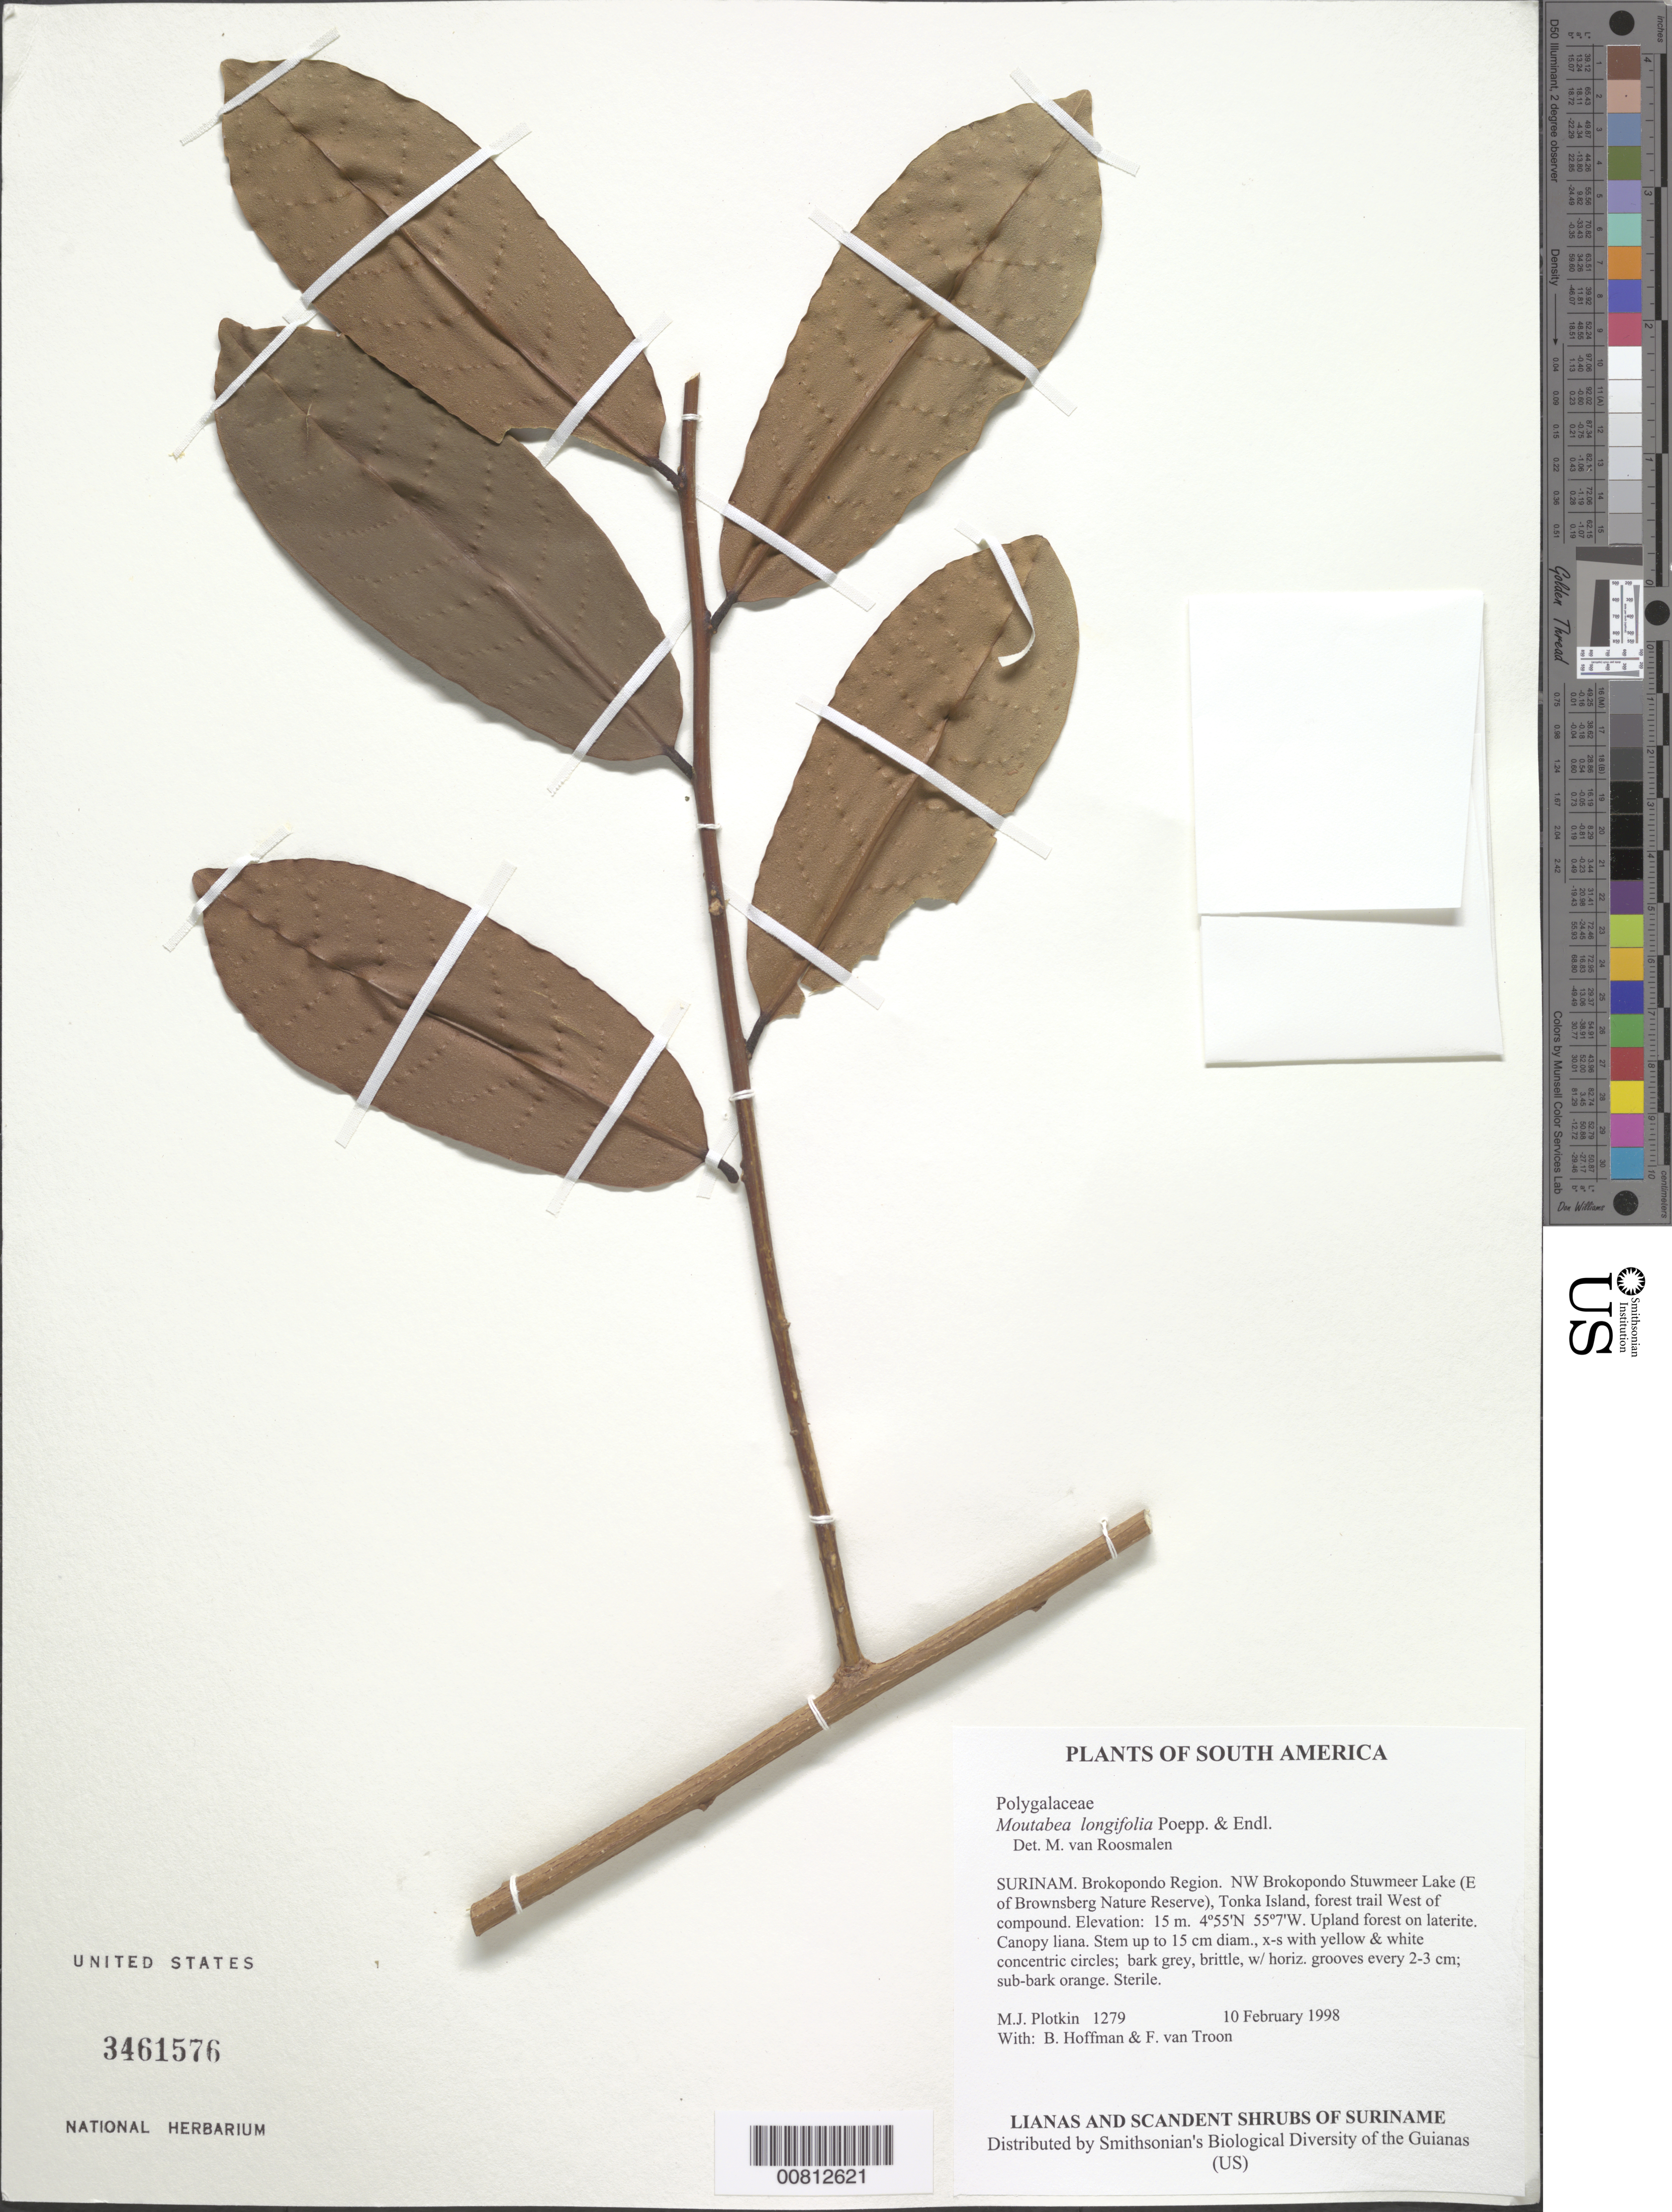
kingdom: Plantae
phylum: Tracheophyta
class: Magnoliopsida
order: Fabales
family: Polygalaceae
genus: Moutabea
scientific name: Moutabea longifolia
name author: Poepp. & Endl.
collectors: M. Plotkin, B. Hoffman & F. Van Troon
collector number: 1279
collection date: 1998-02-10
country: Suriname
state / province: Brokopondo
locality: Brokopondo Region. NW Brokopondo Stuwmeer Lake (E. of Brownsberg Nature Reserve), Tonka Island, forest trail West of compound.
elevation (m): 15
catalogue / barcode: US 3461576